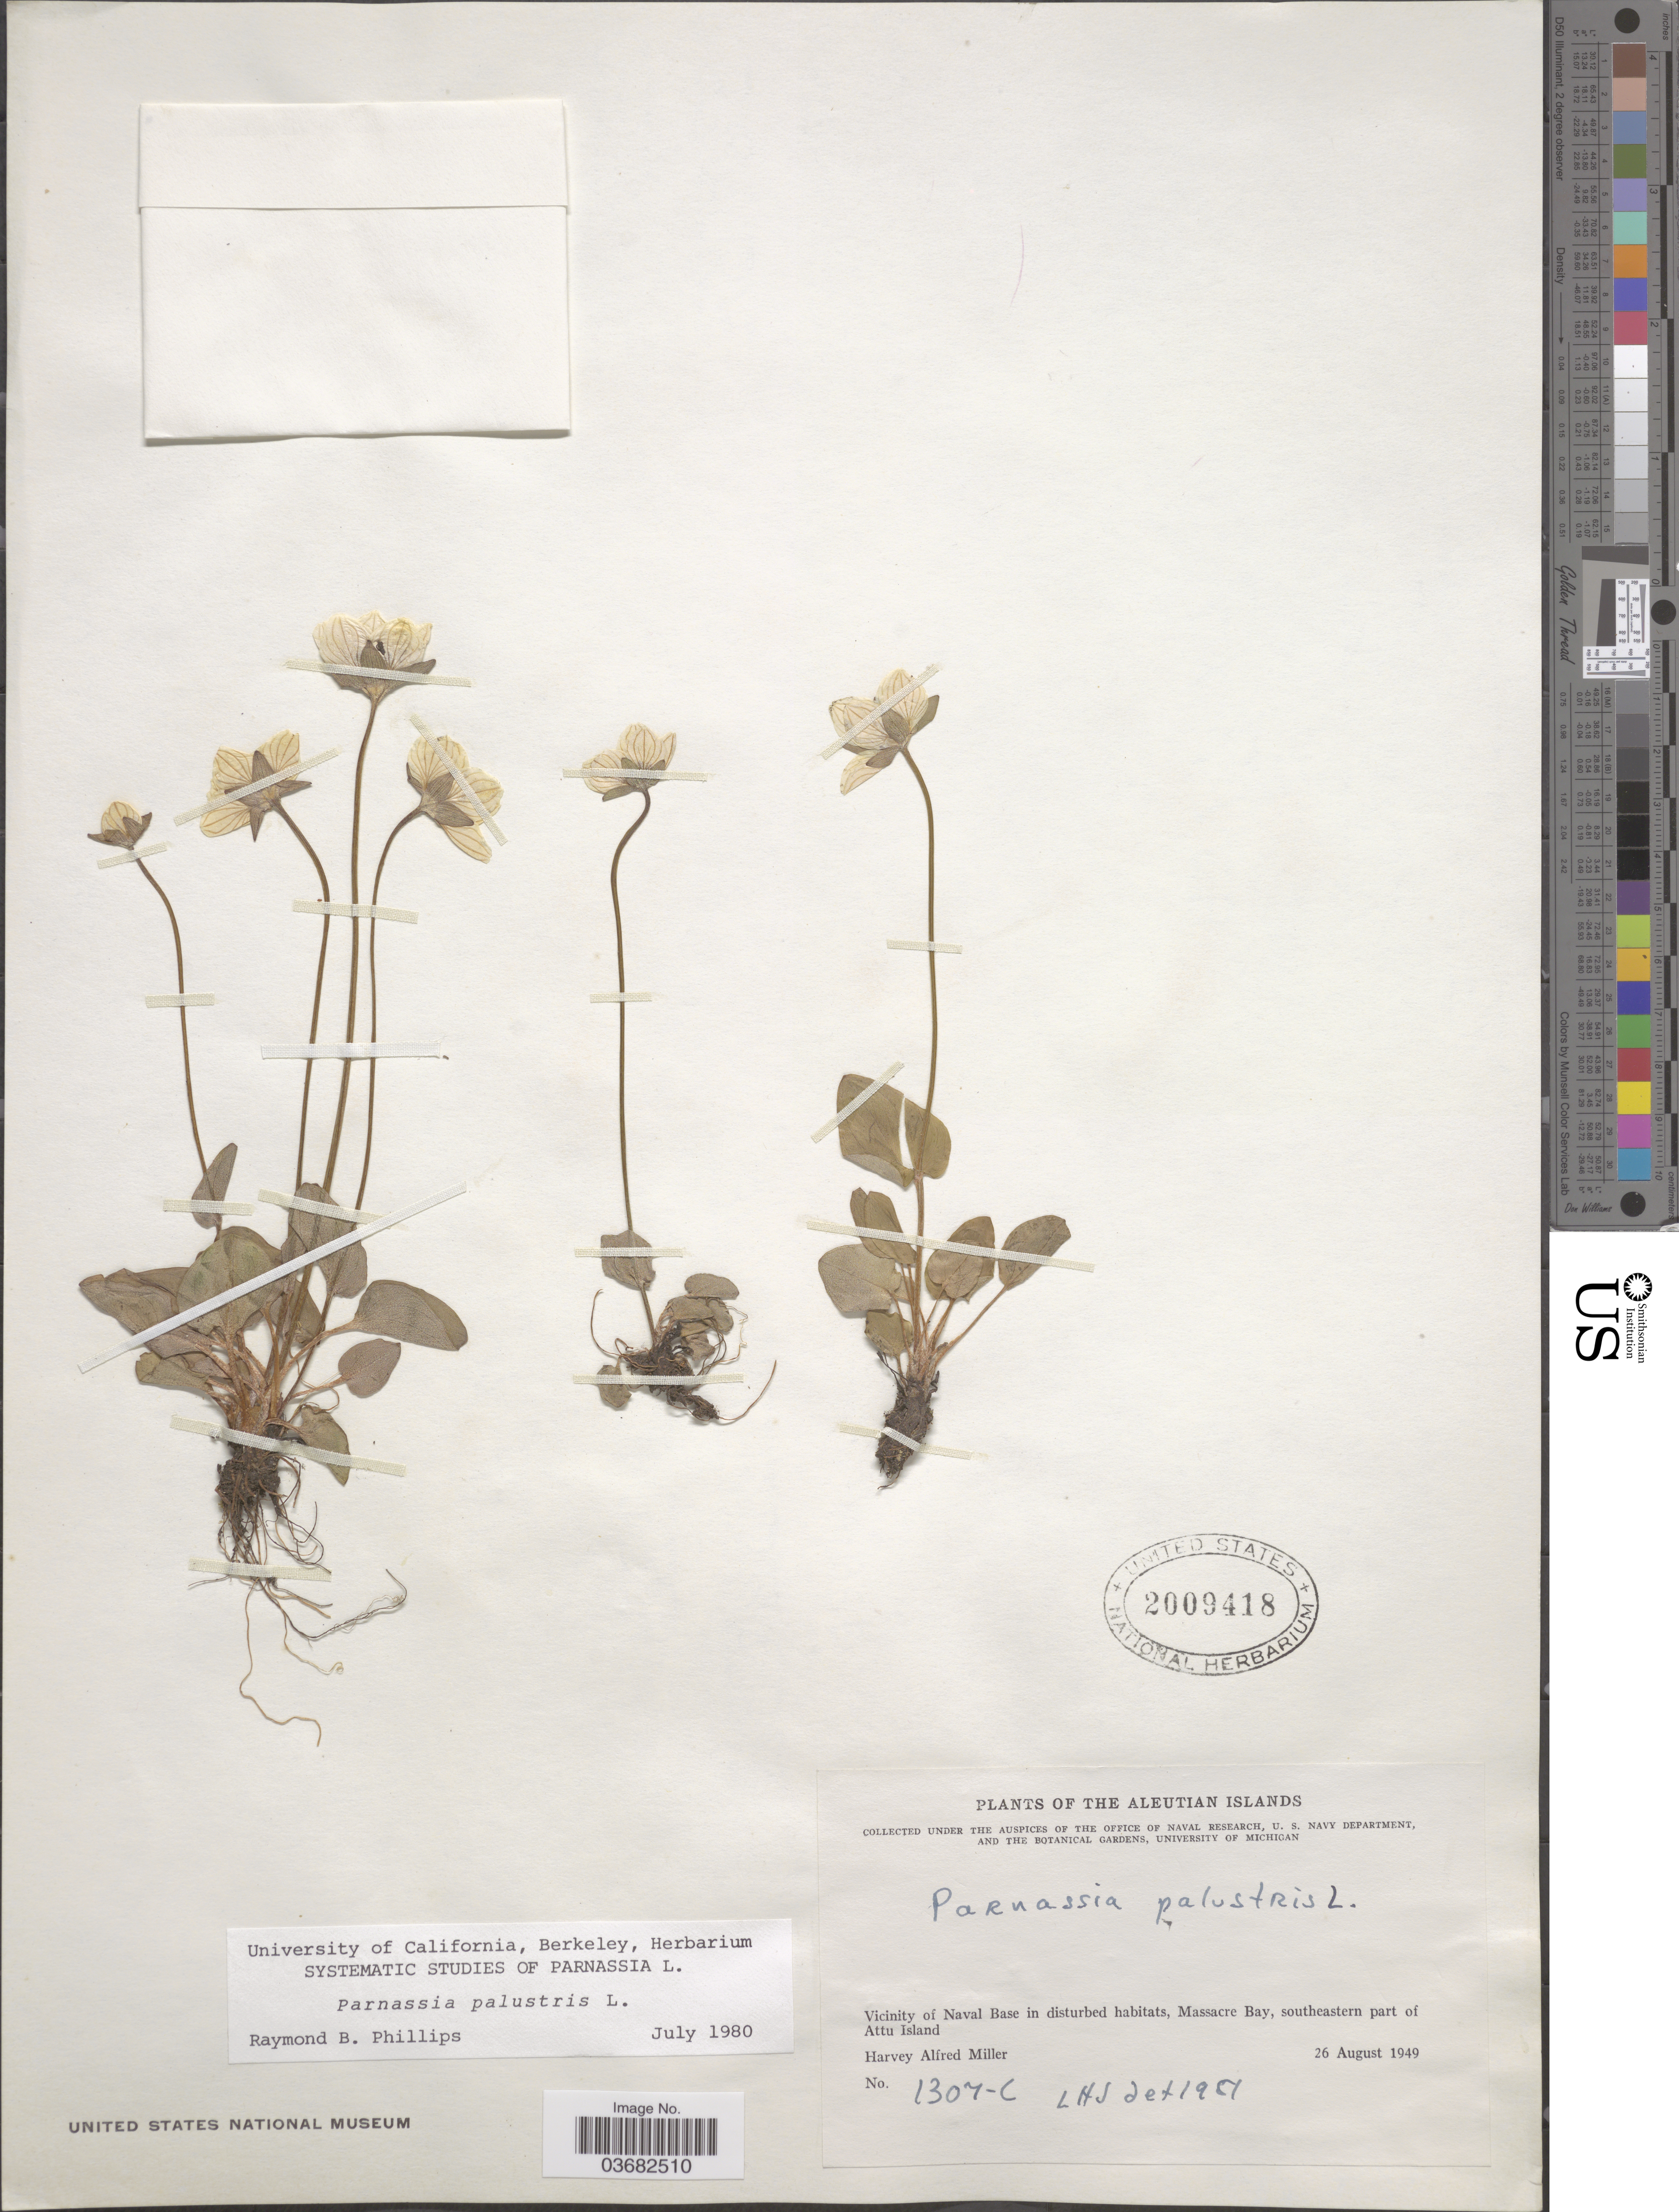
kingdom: Plantae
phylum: Tracheophyta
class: Magnoliopsida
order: Celastrales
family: Parnassiaceae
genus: Parnassia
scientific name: Parnassia palustris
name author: L.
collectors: H. A. Miller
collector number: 1307-c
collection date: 1949-08-26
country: United States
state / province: Alaska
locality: Aleutian Islands. Vicinity of Naval Base in disturbed habitats, Massacre Bay, southeastern part of Attu Island.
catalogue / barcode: US 2009418